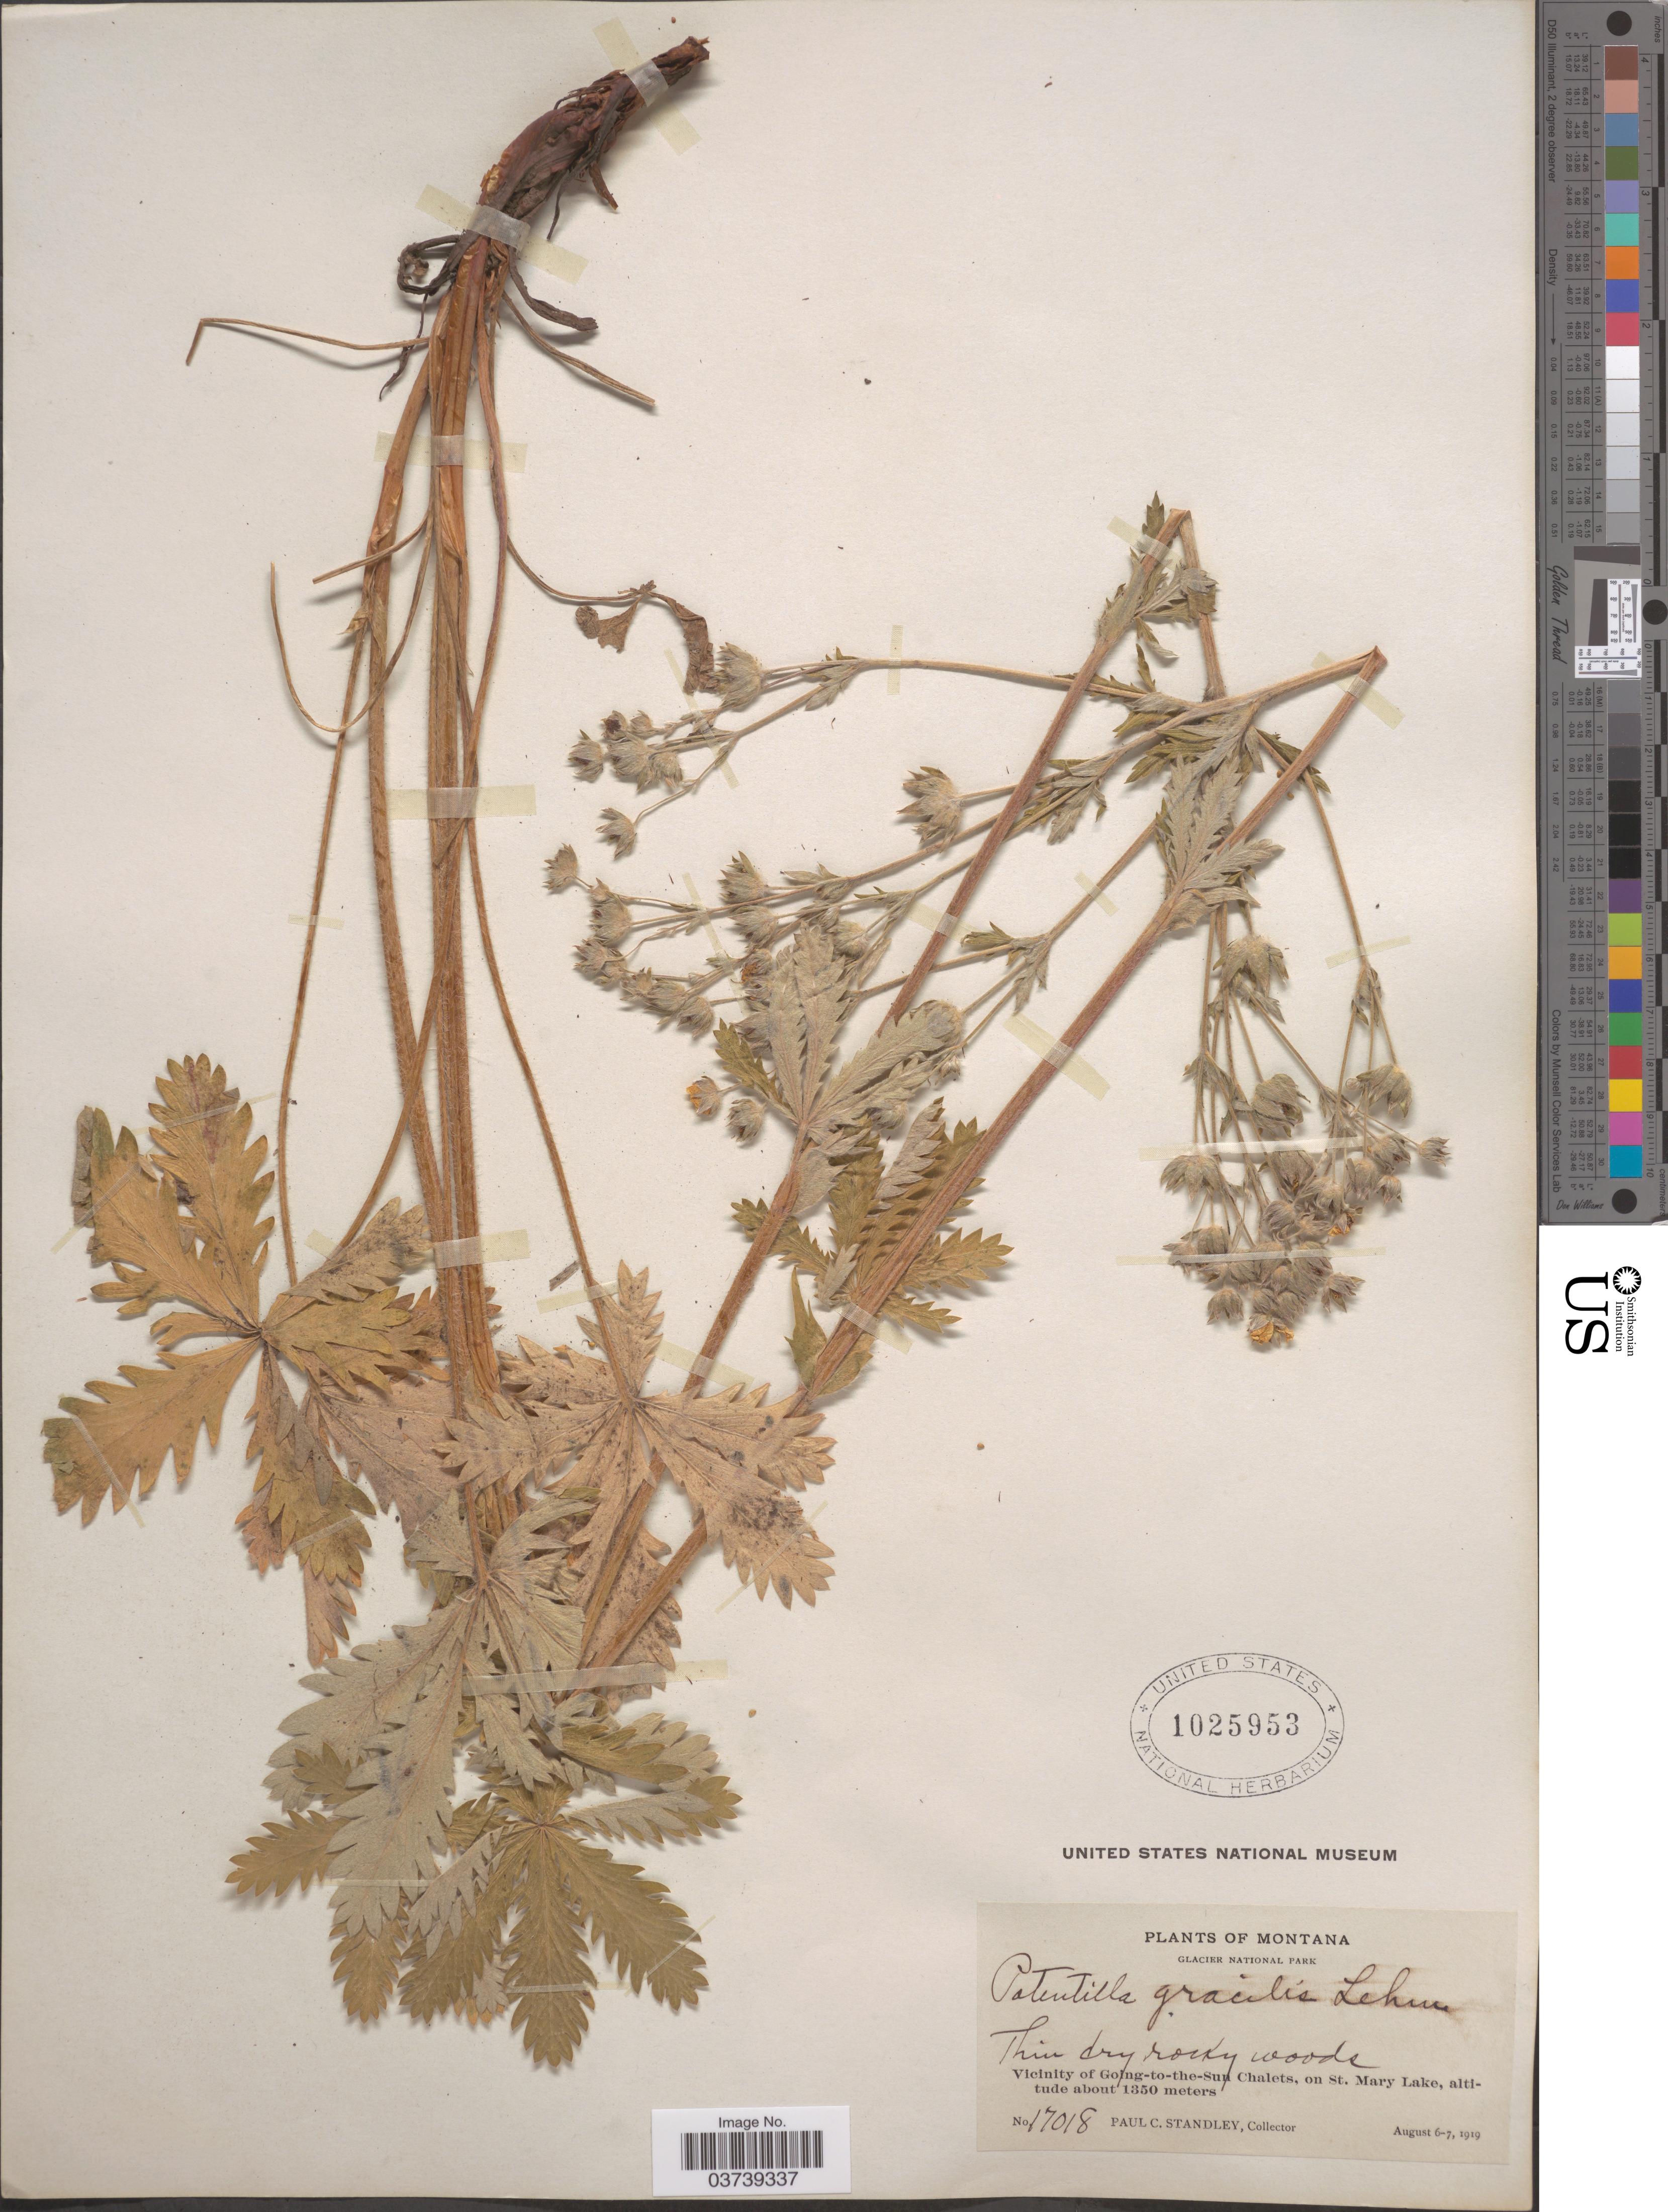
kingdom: Plantae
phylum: Tracheophyta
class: Magnoliopsida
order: Rosales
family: Rosaceae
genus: Potentilla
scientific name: Potentilla gracilis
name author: Douglas ex Hook.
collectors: P. C. Standley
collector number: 17018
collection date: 1919-08-06/1919-08-07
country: United States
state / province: Montana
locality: Glacier National Park. Vicinity of Going-to-the-Sun Chalets, on St. Mary Lake.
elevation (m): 1350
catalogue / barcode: US 1025953